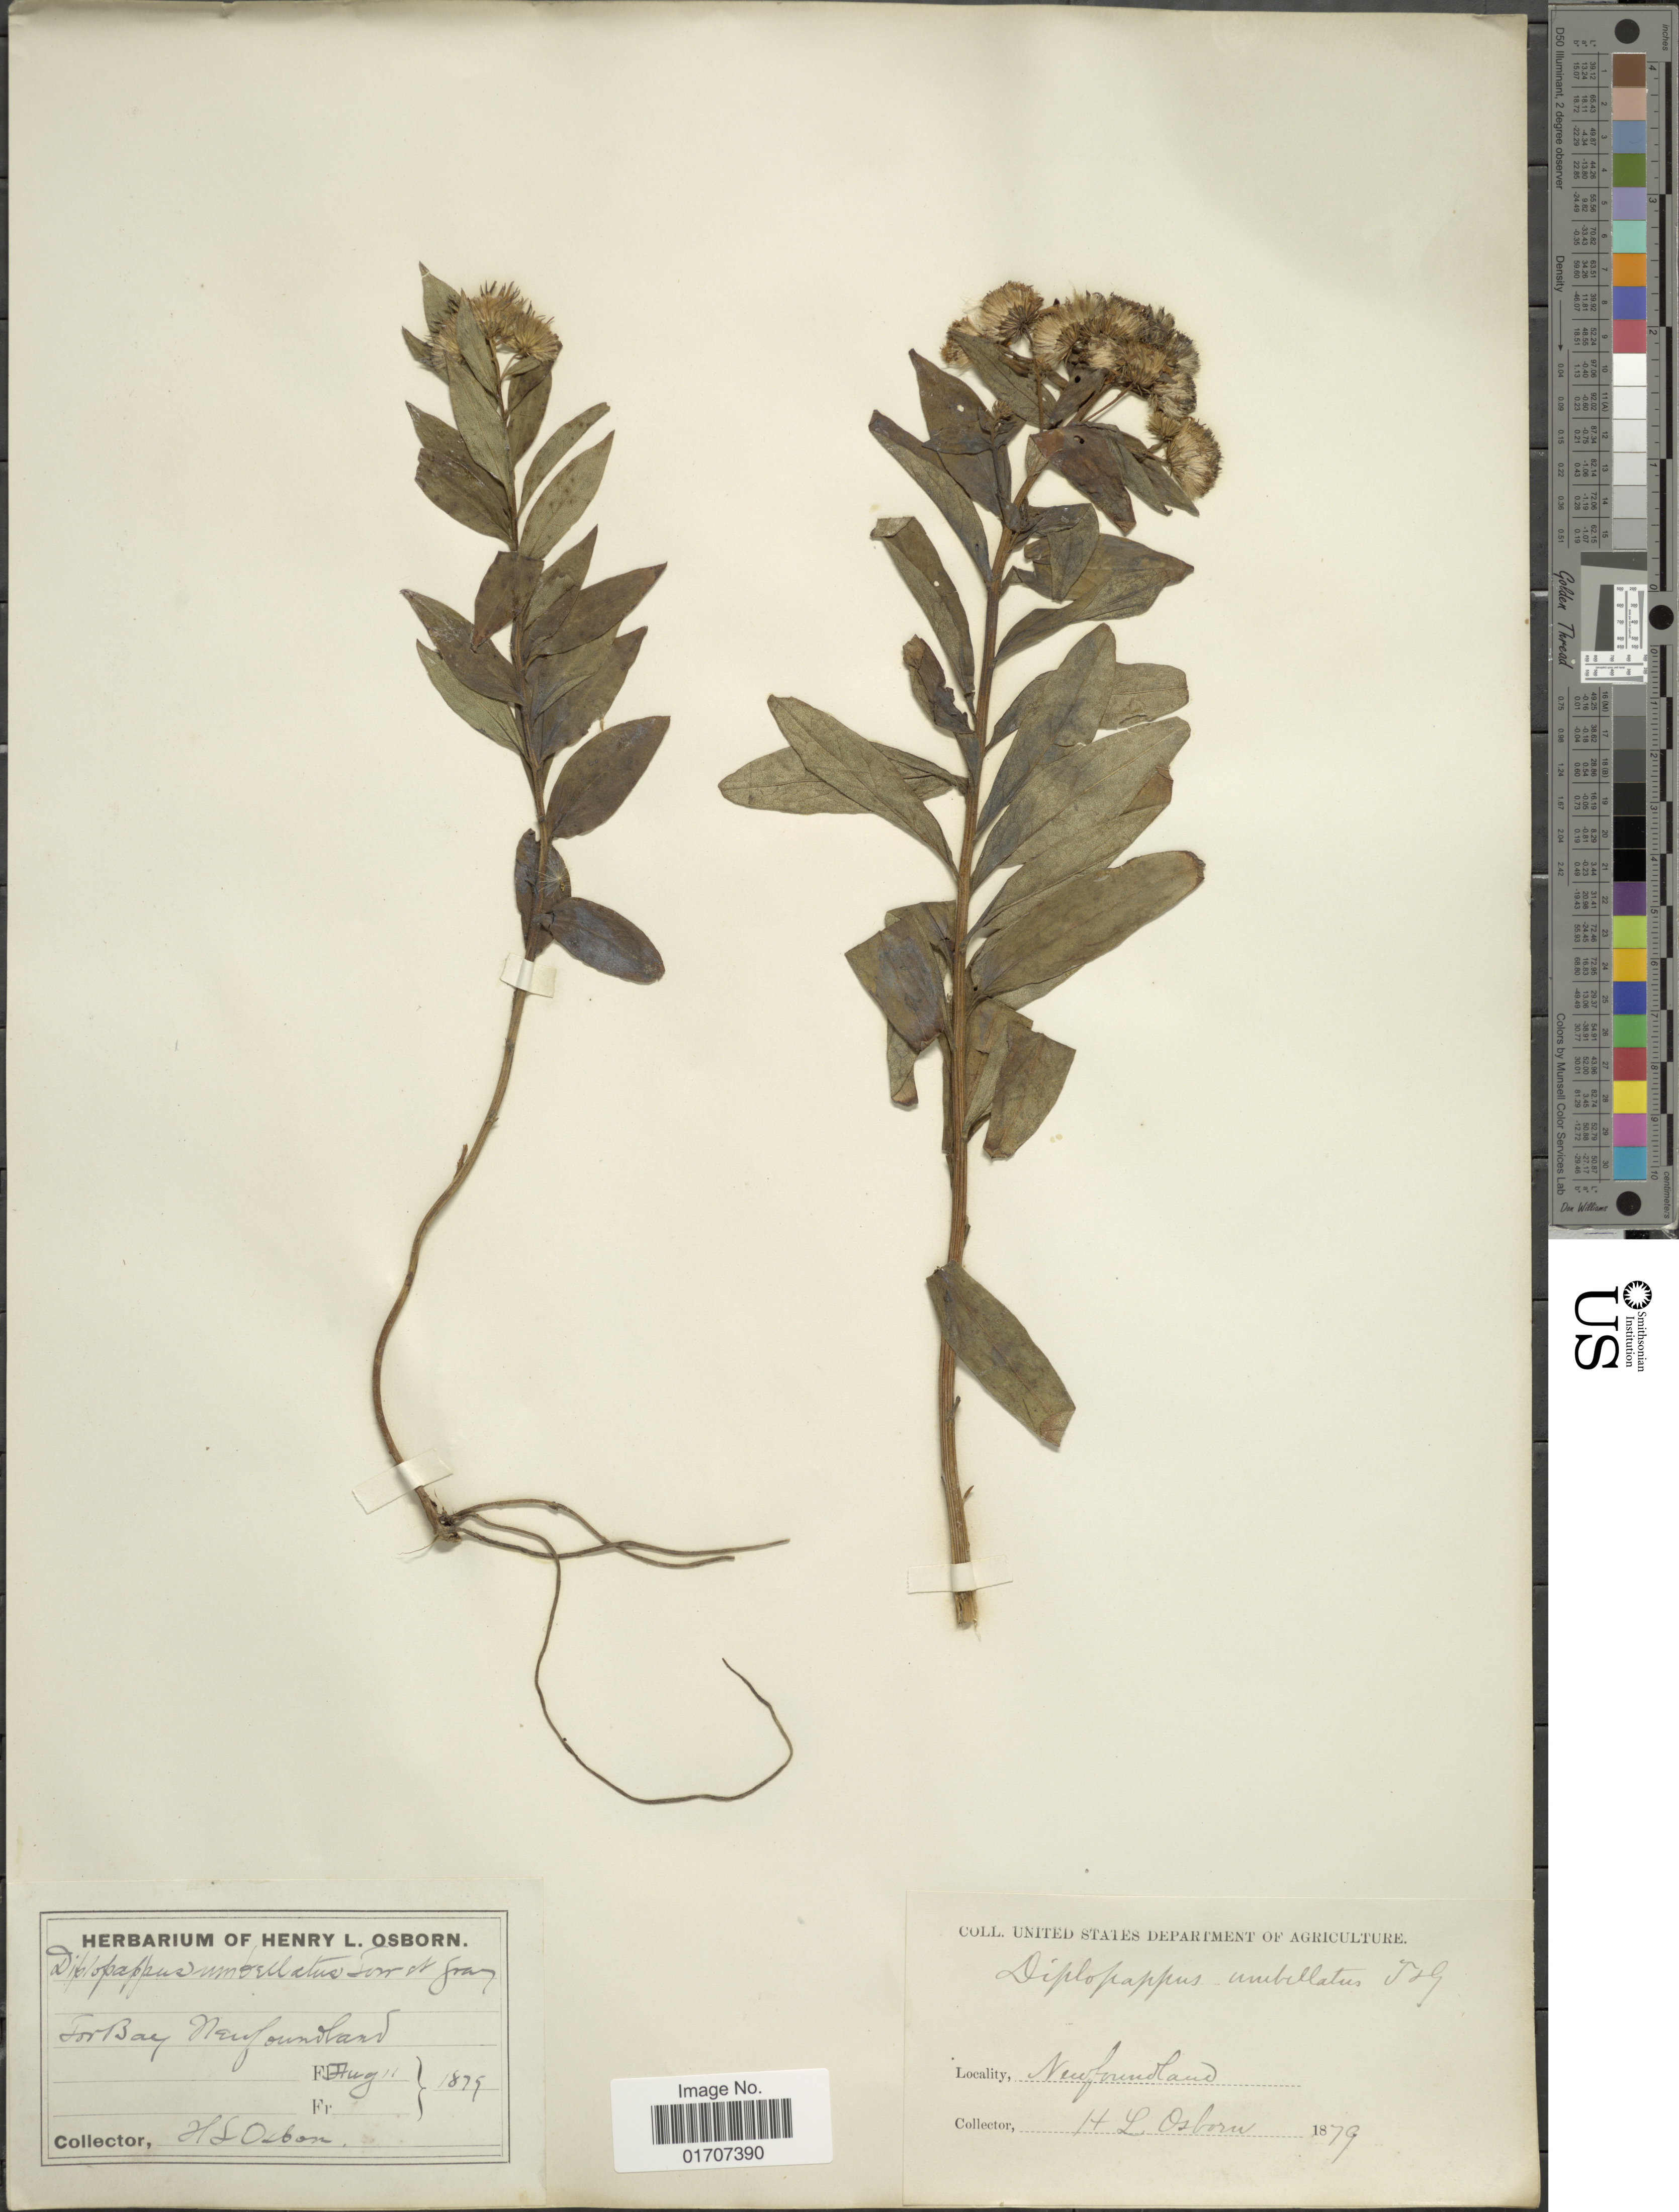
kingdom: Plantae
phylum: Tracheophyta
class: Magnoliopsida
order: Asterales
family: Asteraceae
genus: Doellingeria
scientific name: Doellingeria umbellata var. umbellata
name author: Nees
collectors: H. Osborn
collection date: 1879-08-11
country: Canada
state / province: Newfoundland and Labrador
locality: Fort Bay